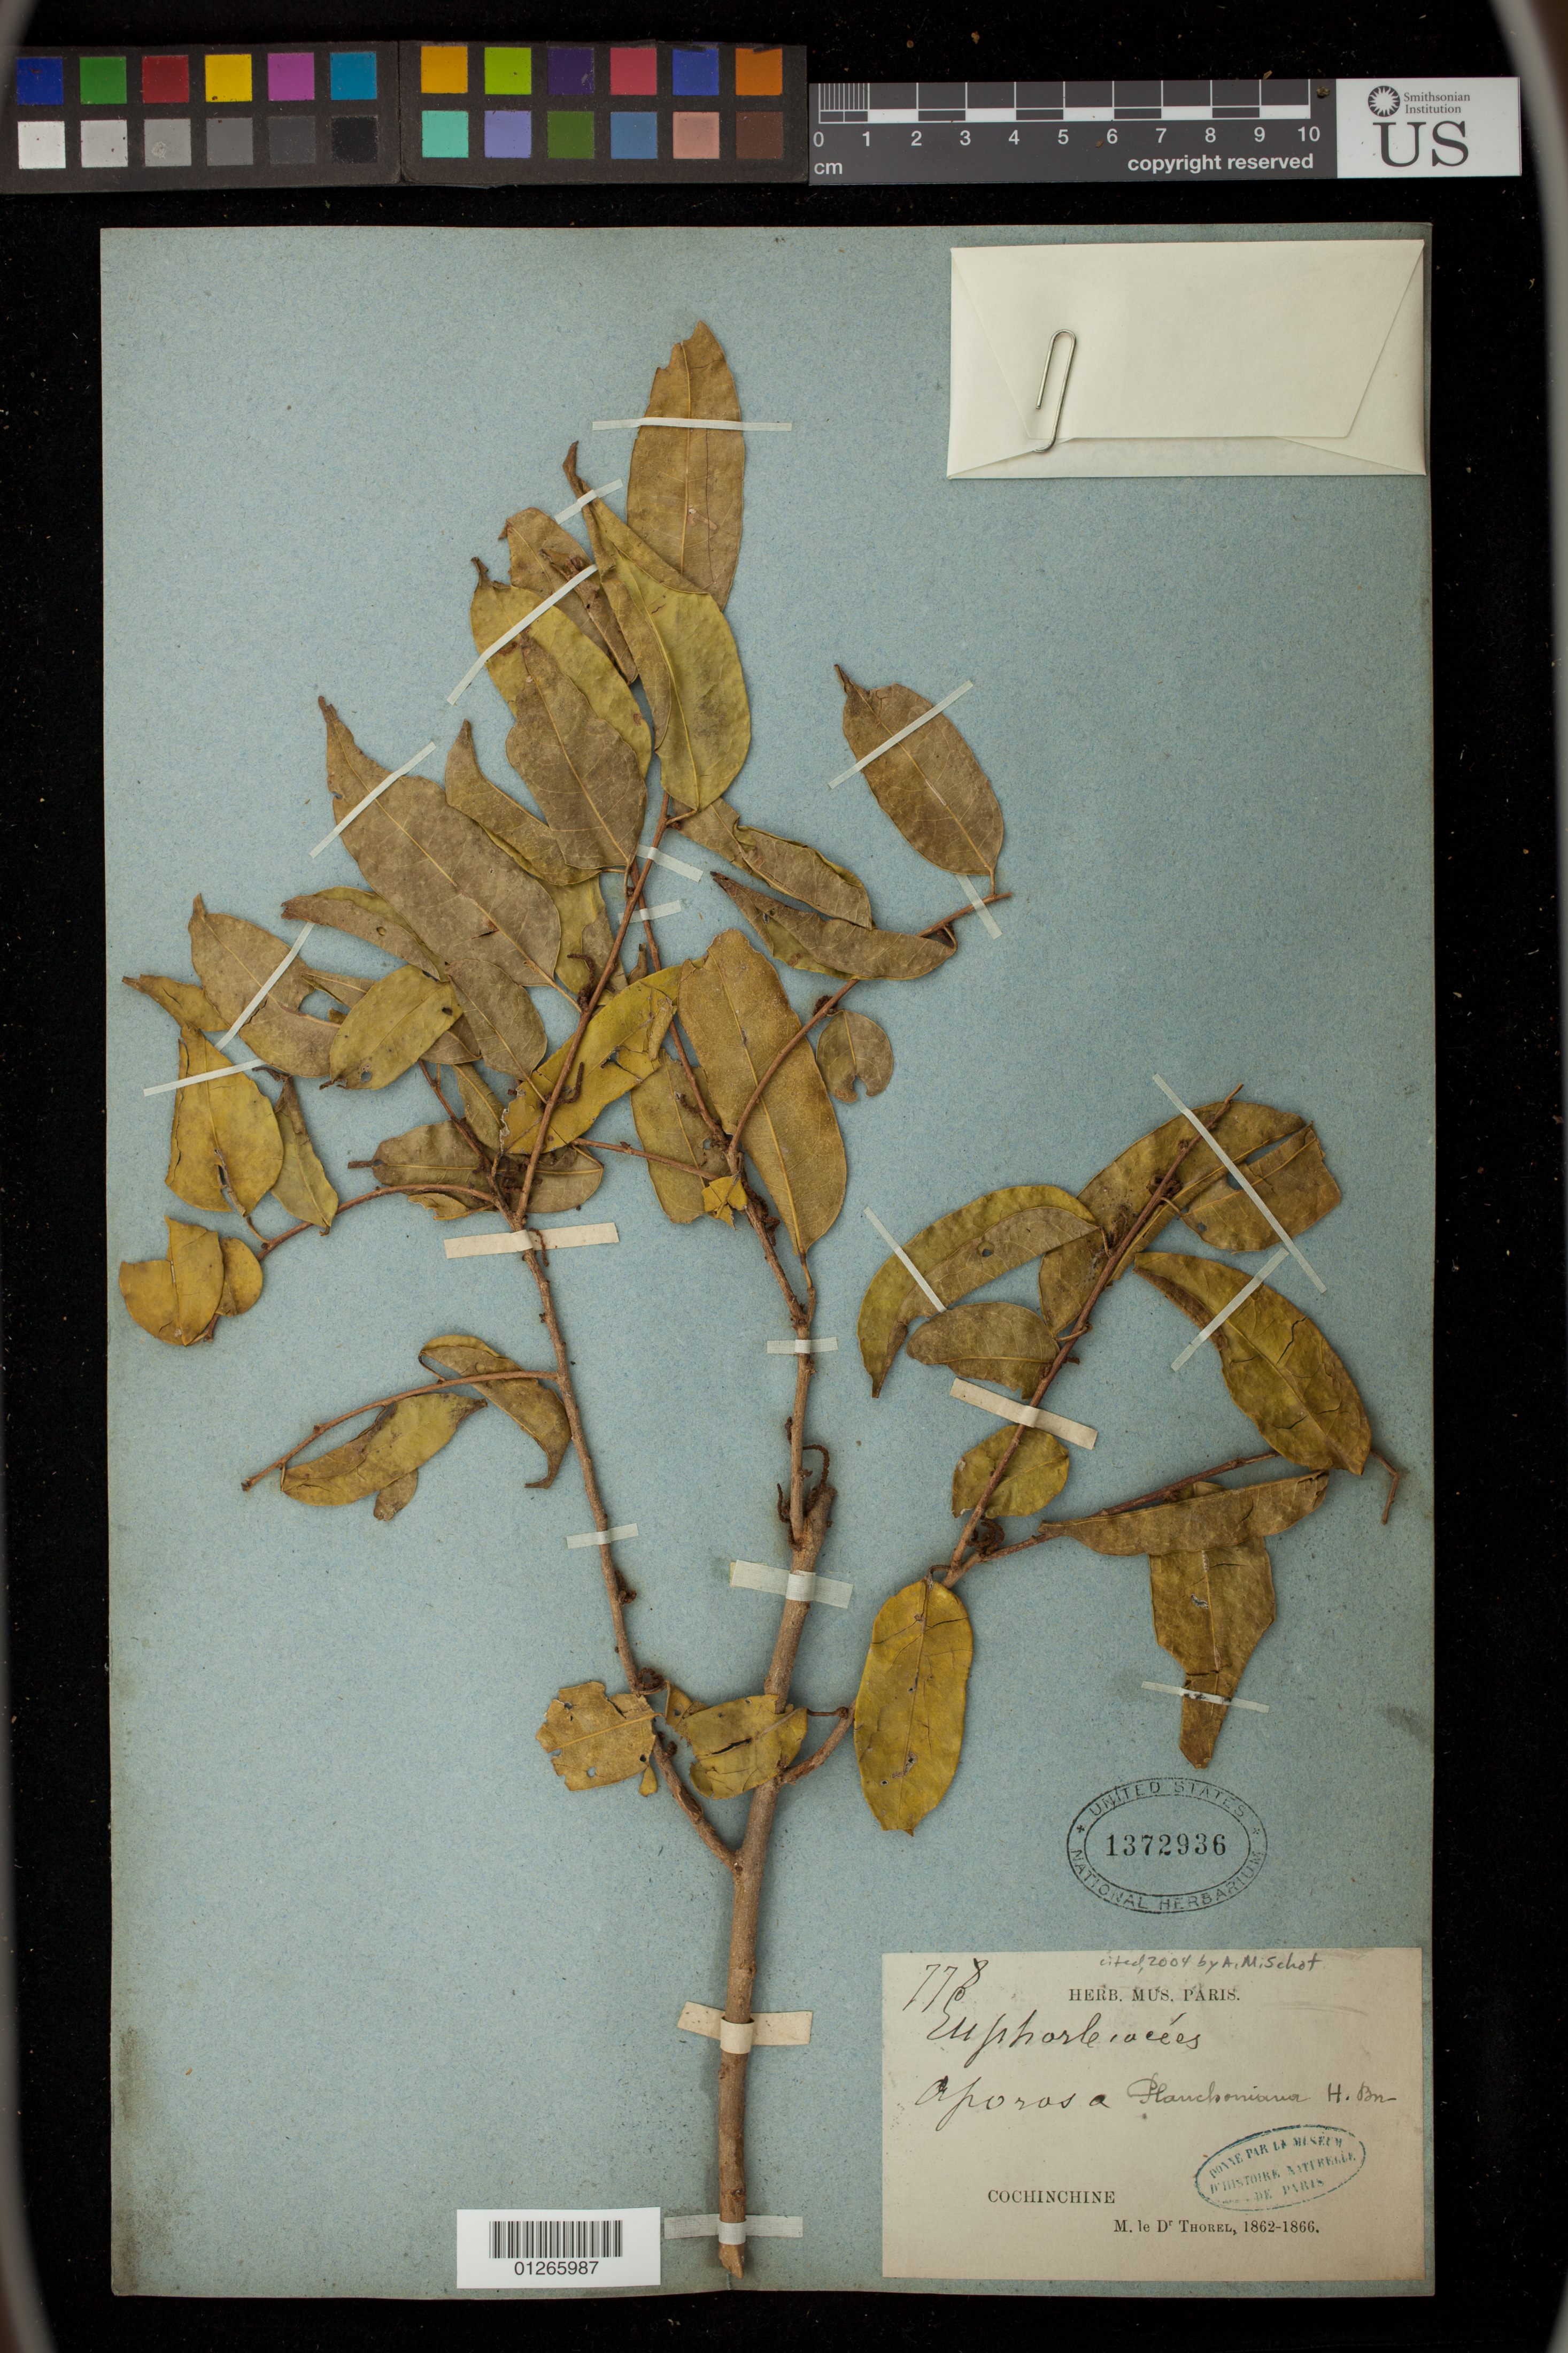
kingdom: Plantae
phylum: Tracheophyta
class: Magnoliopsida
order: Malpighiales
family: Phyllanthaceae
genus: Aporosa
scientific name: Aporosa planchoniana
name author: Baill. ex Müll. Arg.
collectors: C. Thorel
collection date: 1862-01-01/1866-12-31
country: Vietnam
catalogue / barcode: US 1372936